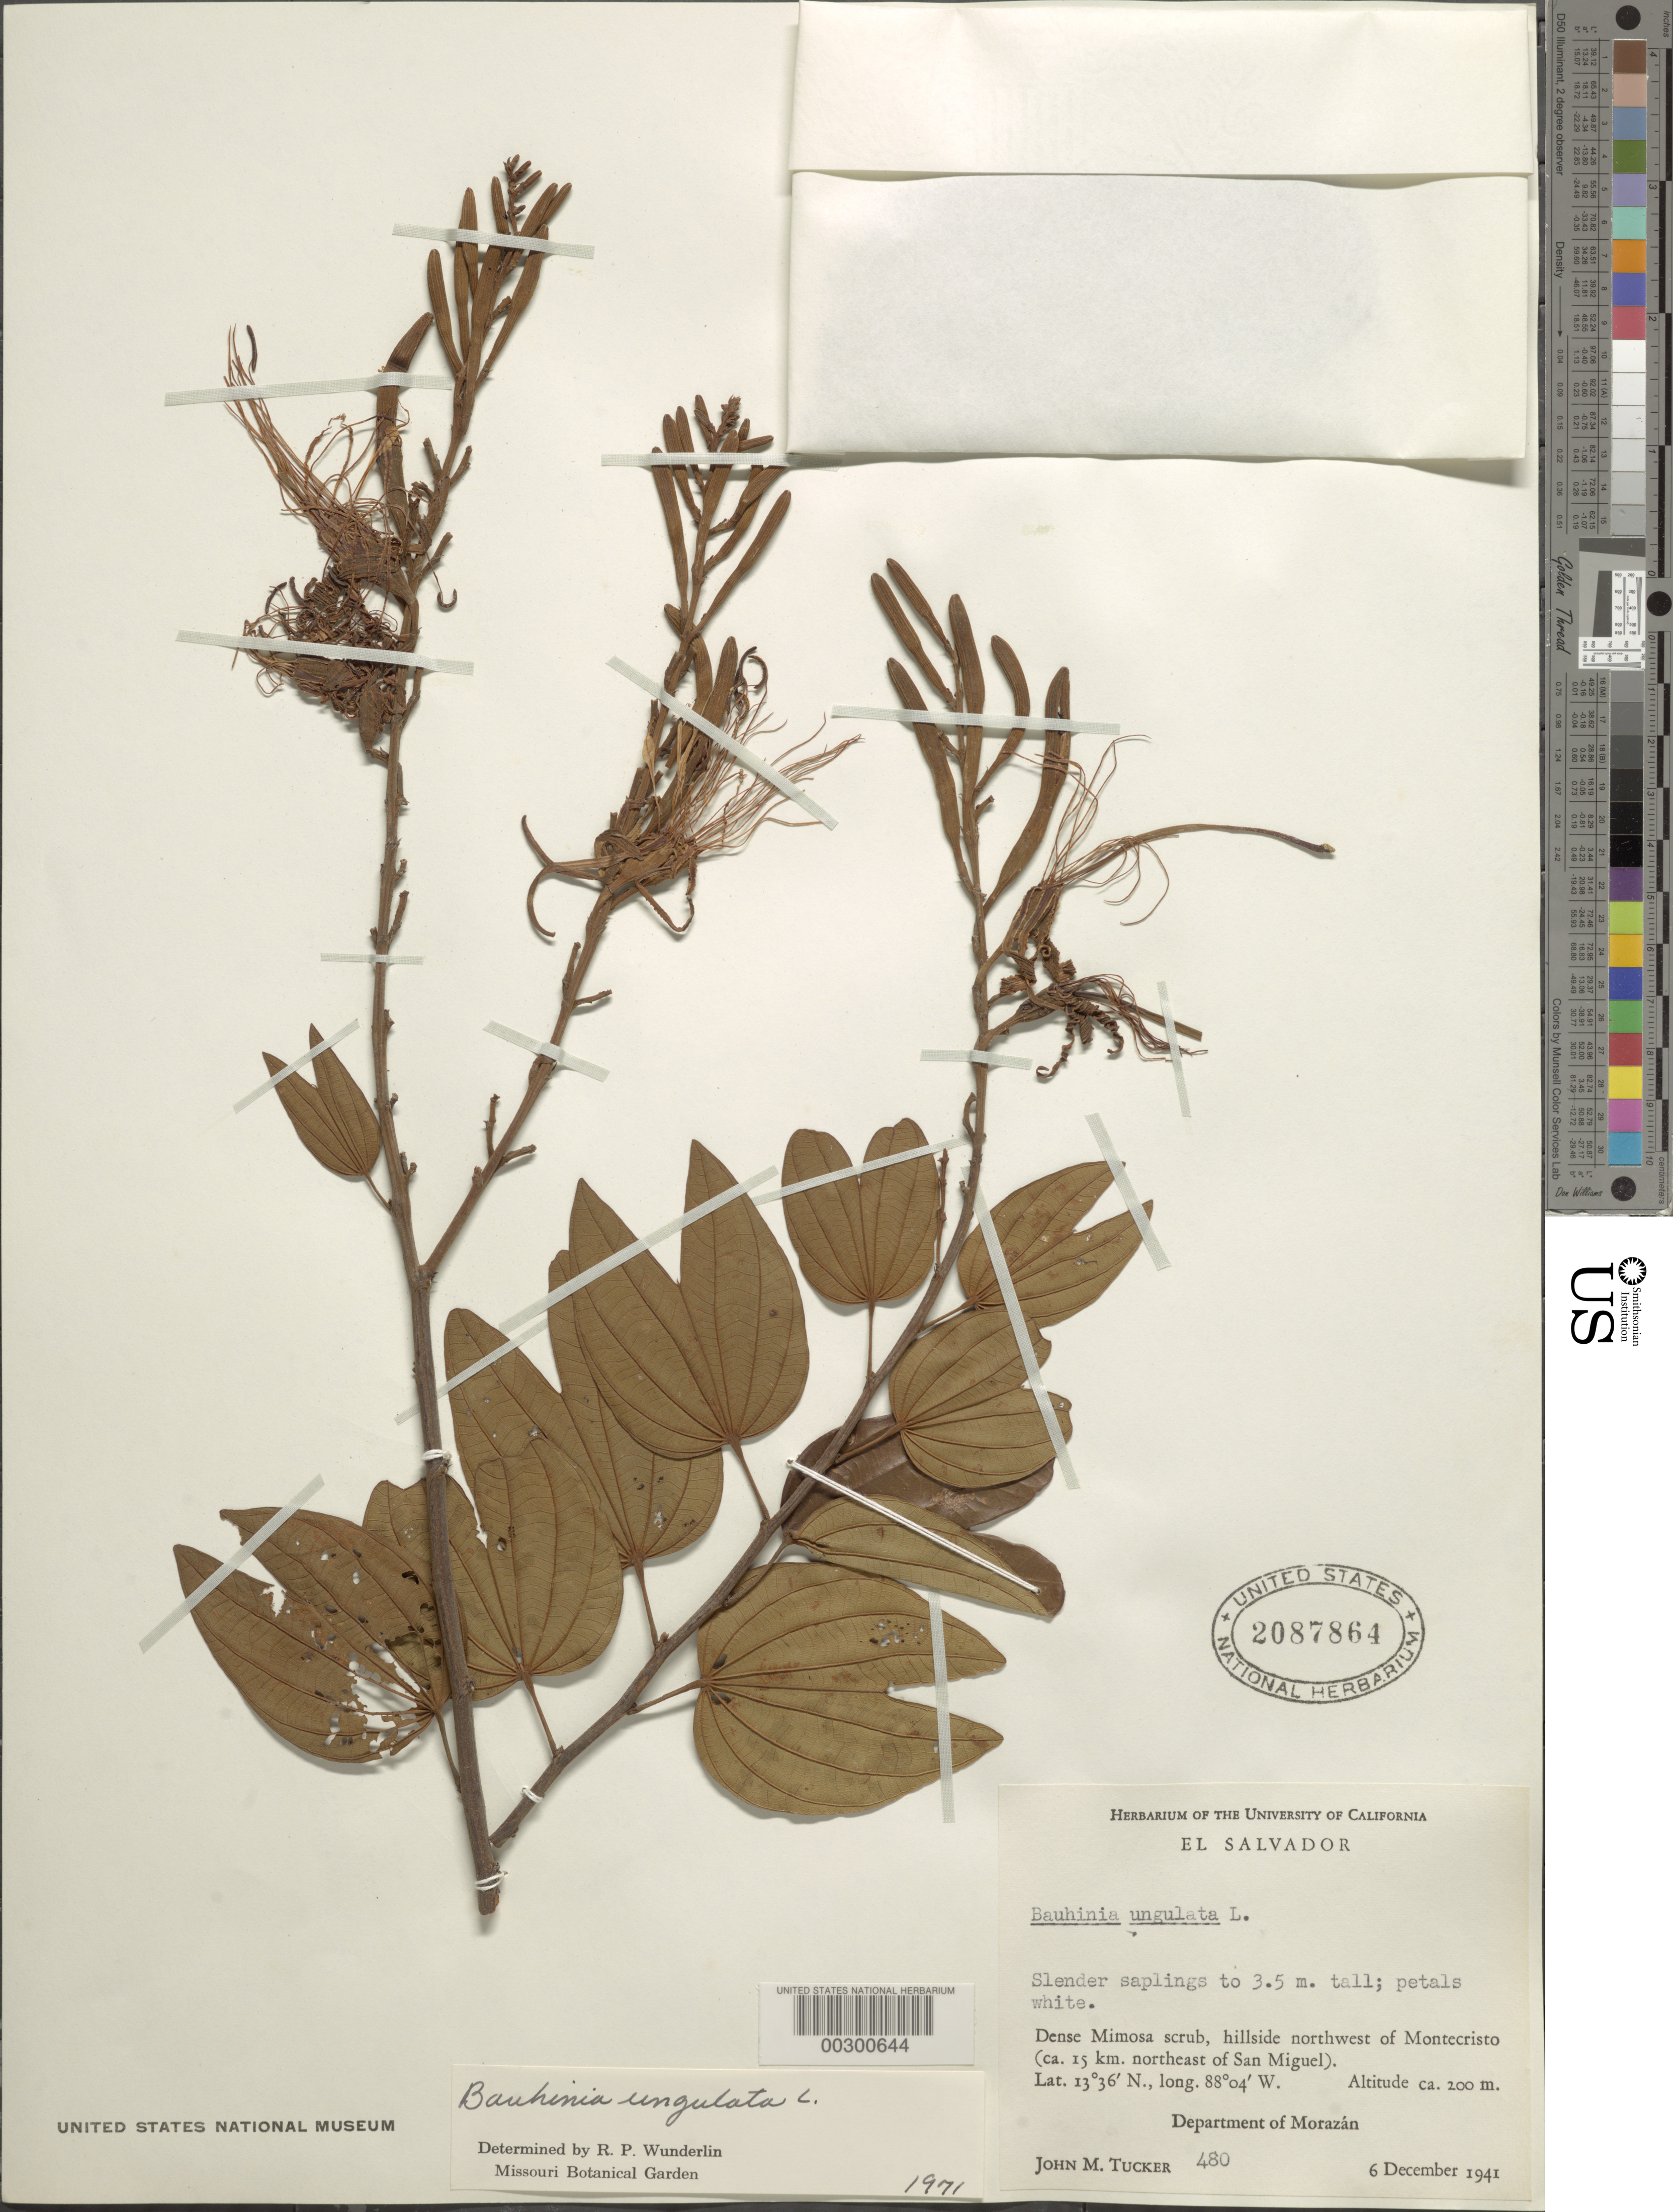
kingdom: Plantae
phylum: Tracheophyta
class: Magnoliopsida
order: Fabales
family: Fabaceae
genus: Bauhinia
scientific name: Bauhinia ungulata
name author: L.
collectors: J. M. Tucker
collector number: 480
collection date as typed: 06 Dec 1941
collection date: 1941-12-06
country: El Salvador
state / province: Morazán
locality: Nw of montecristo, ca 15 km ne of san miguel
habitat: Dense scrub, hillside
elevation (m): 200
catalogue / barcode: US 2087864